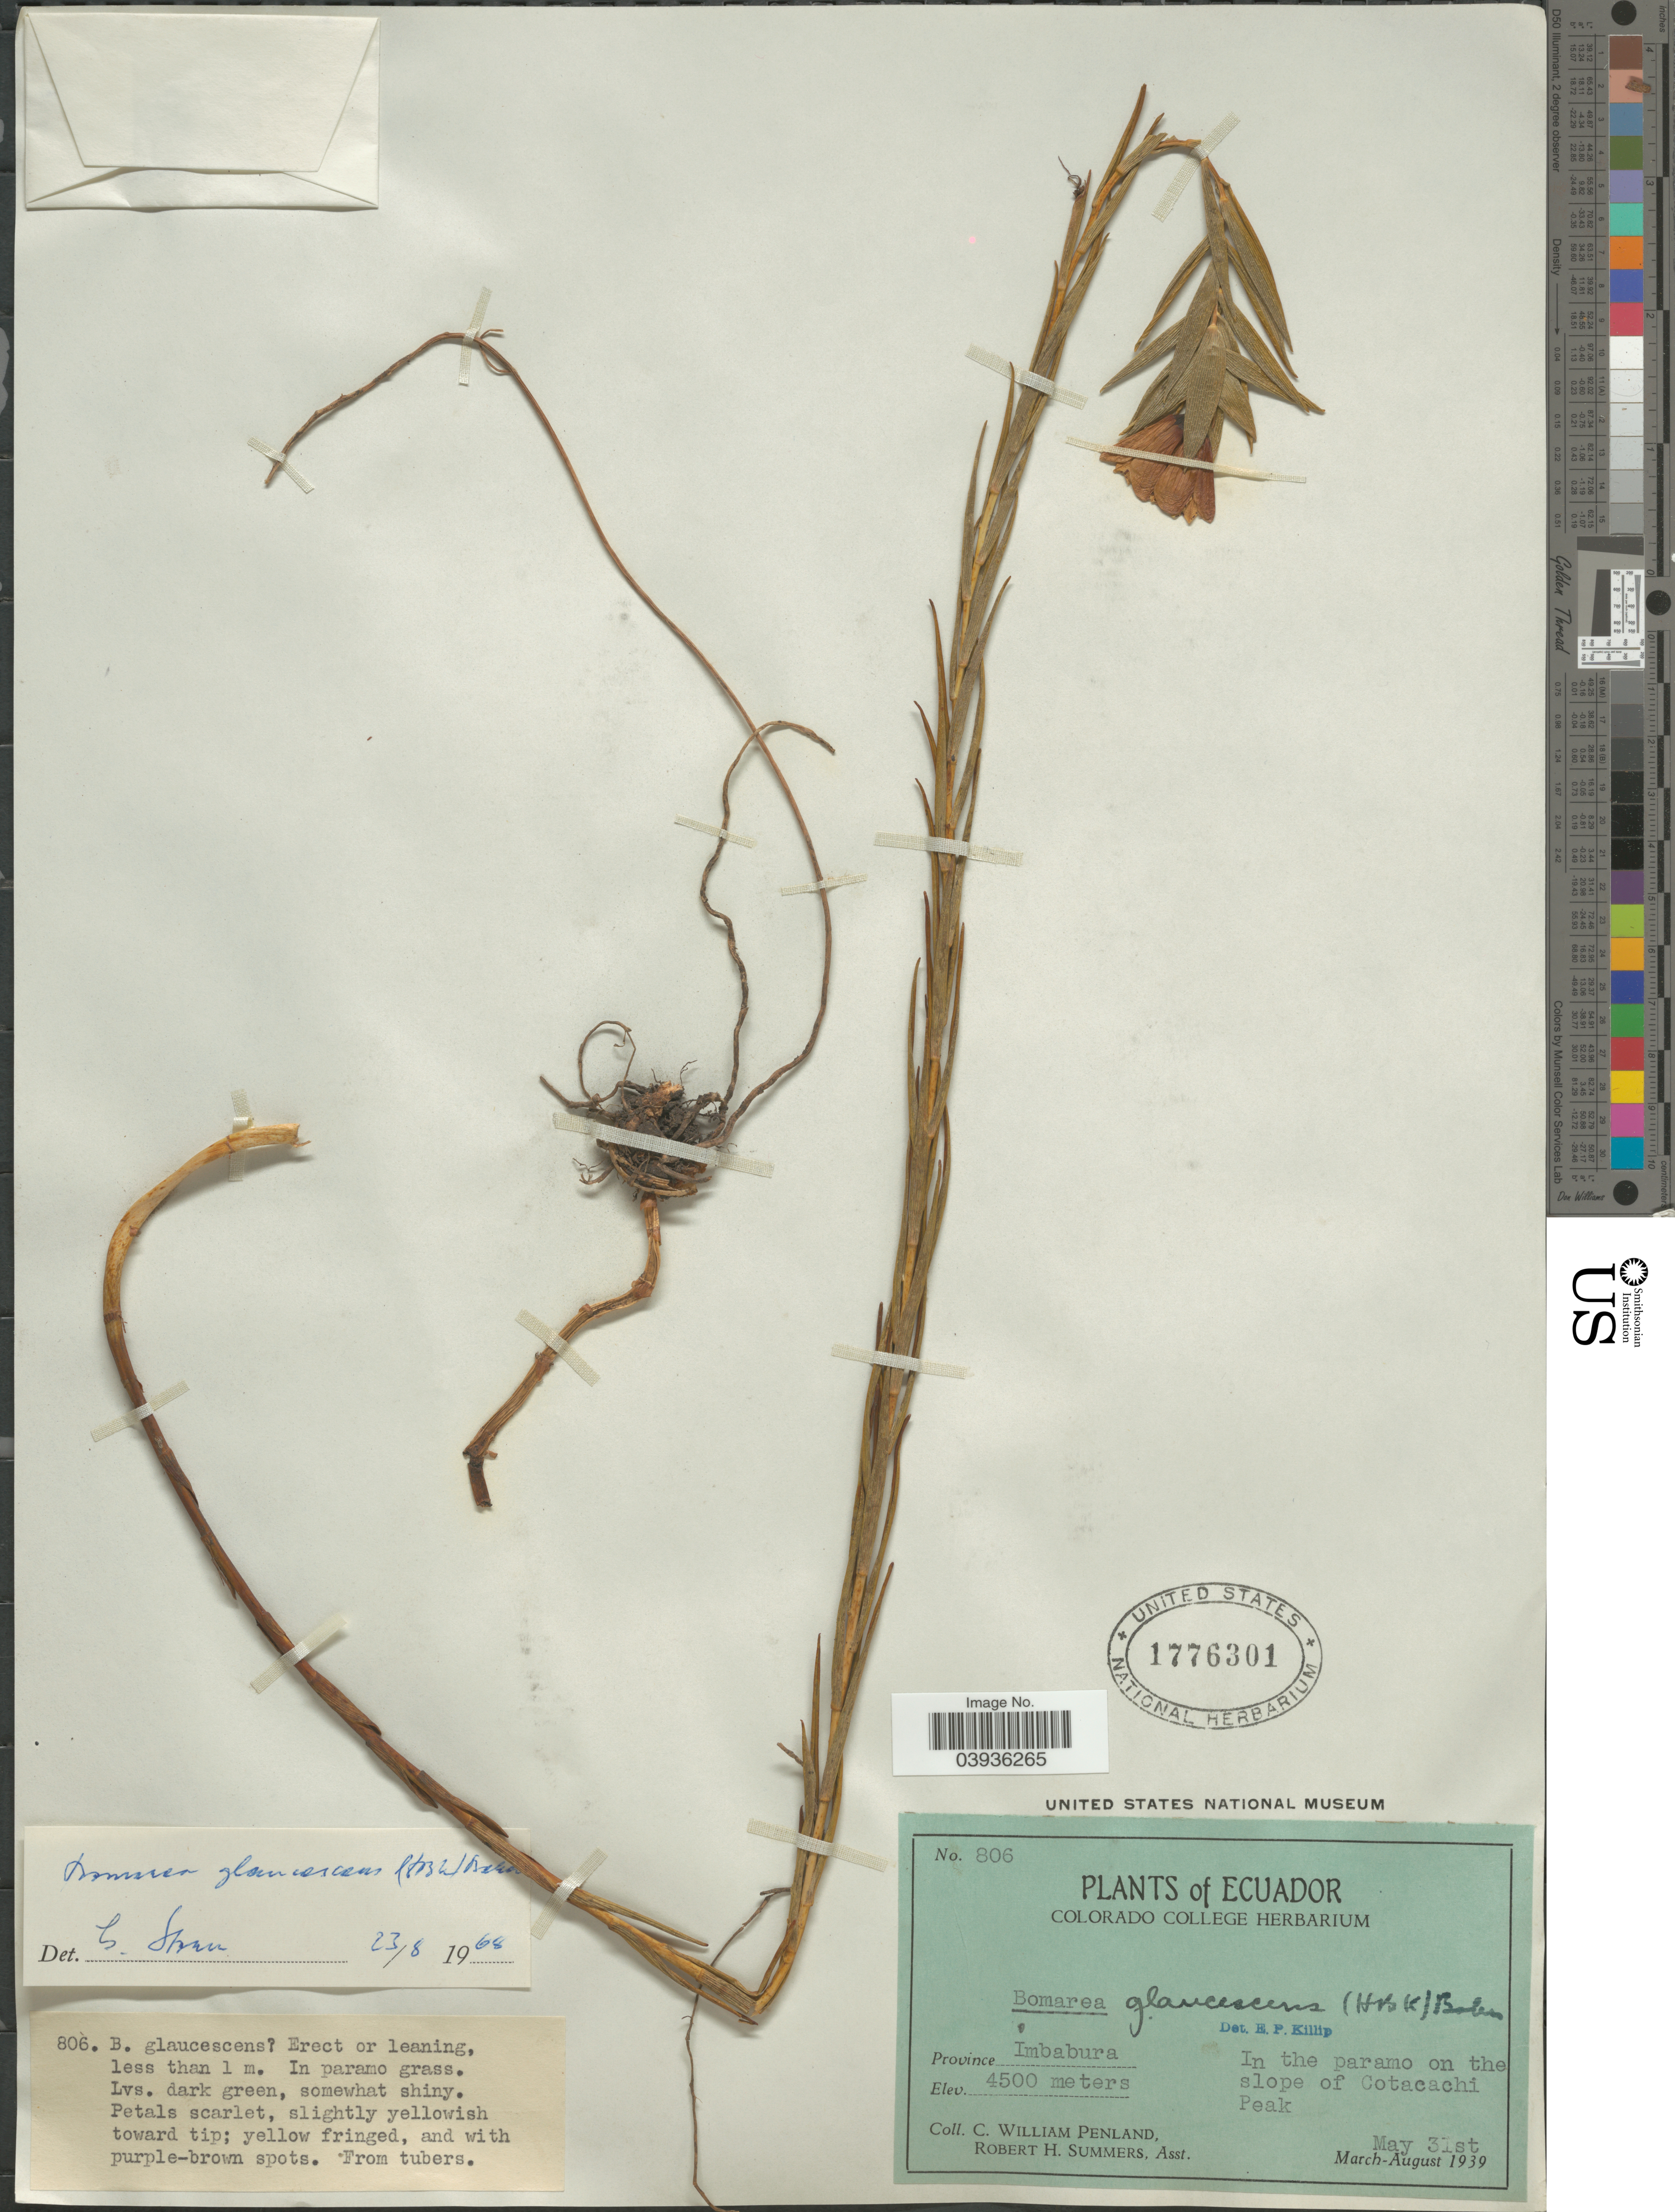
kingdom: Plantae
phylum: Tracheophyta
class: Liliopsida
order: Liliales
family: Alstroemeriaceae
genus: Bomarea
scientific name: Bomarea glaucescens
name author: (Kunth) Baker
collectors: C. W. Penland & R. Summers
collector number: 806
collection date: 1939-05-31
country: Ecuador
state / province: Imbabura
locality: In the paramo on the slope of Cotacachi Peak.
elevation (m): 4500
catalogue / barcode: US 1776301